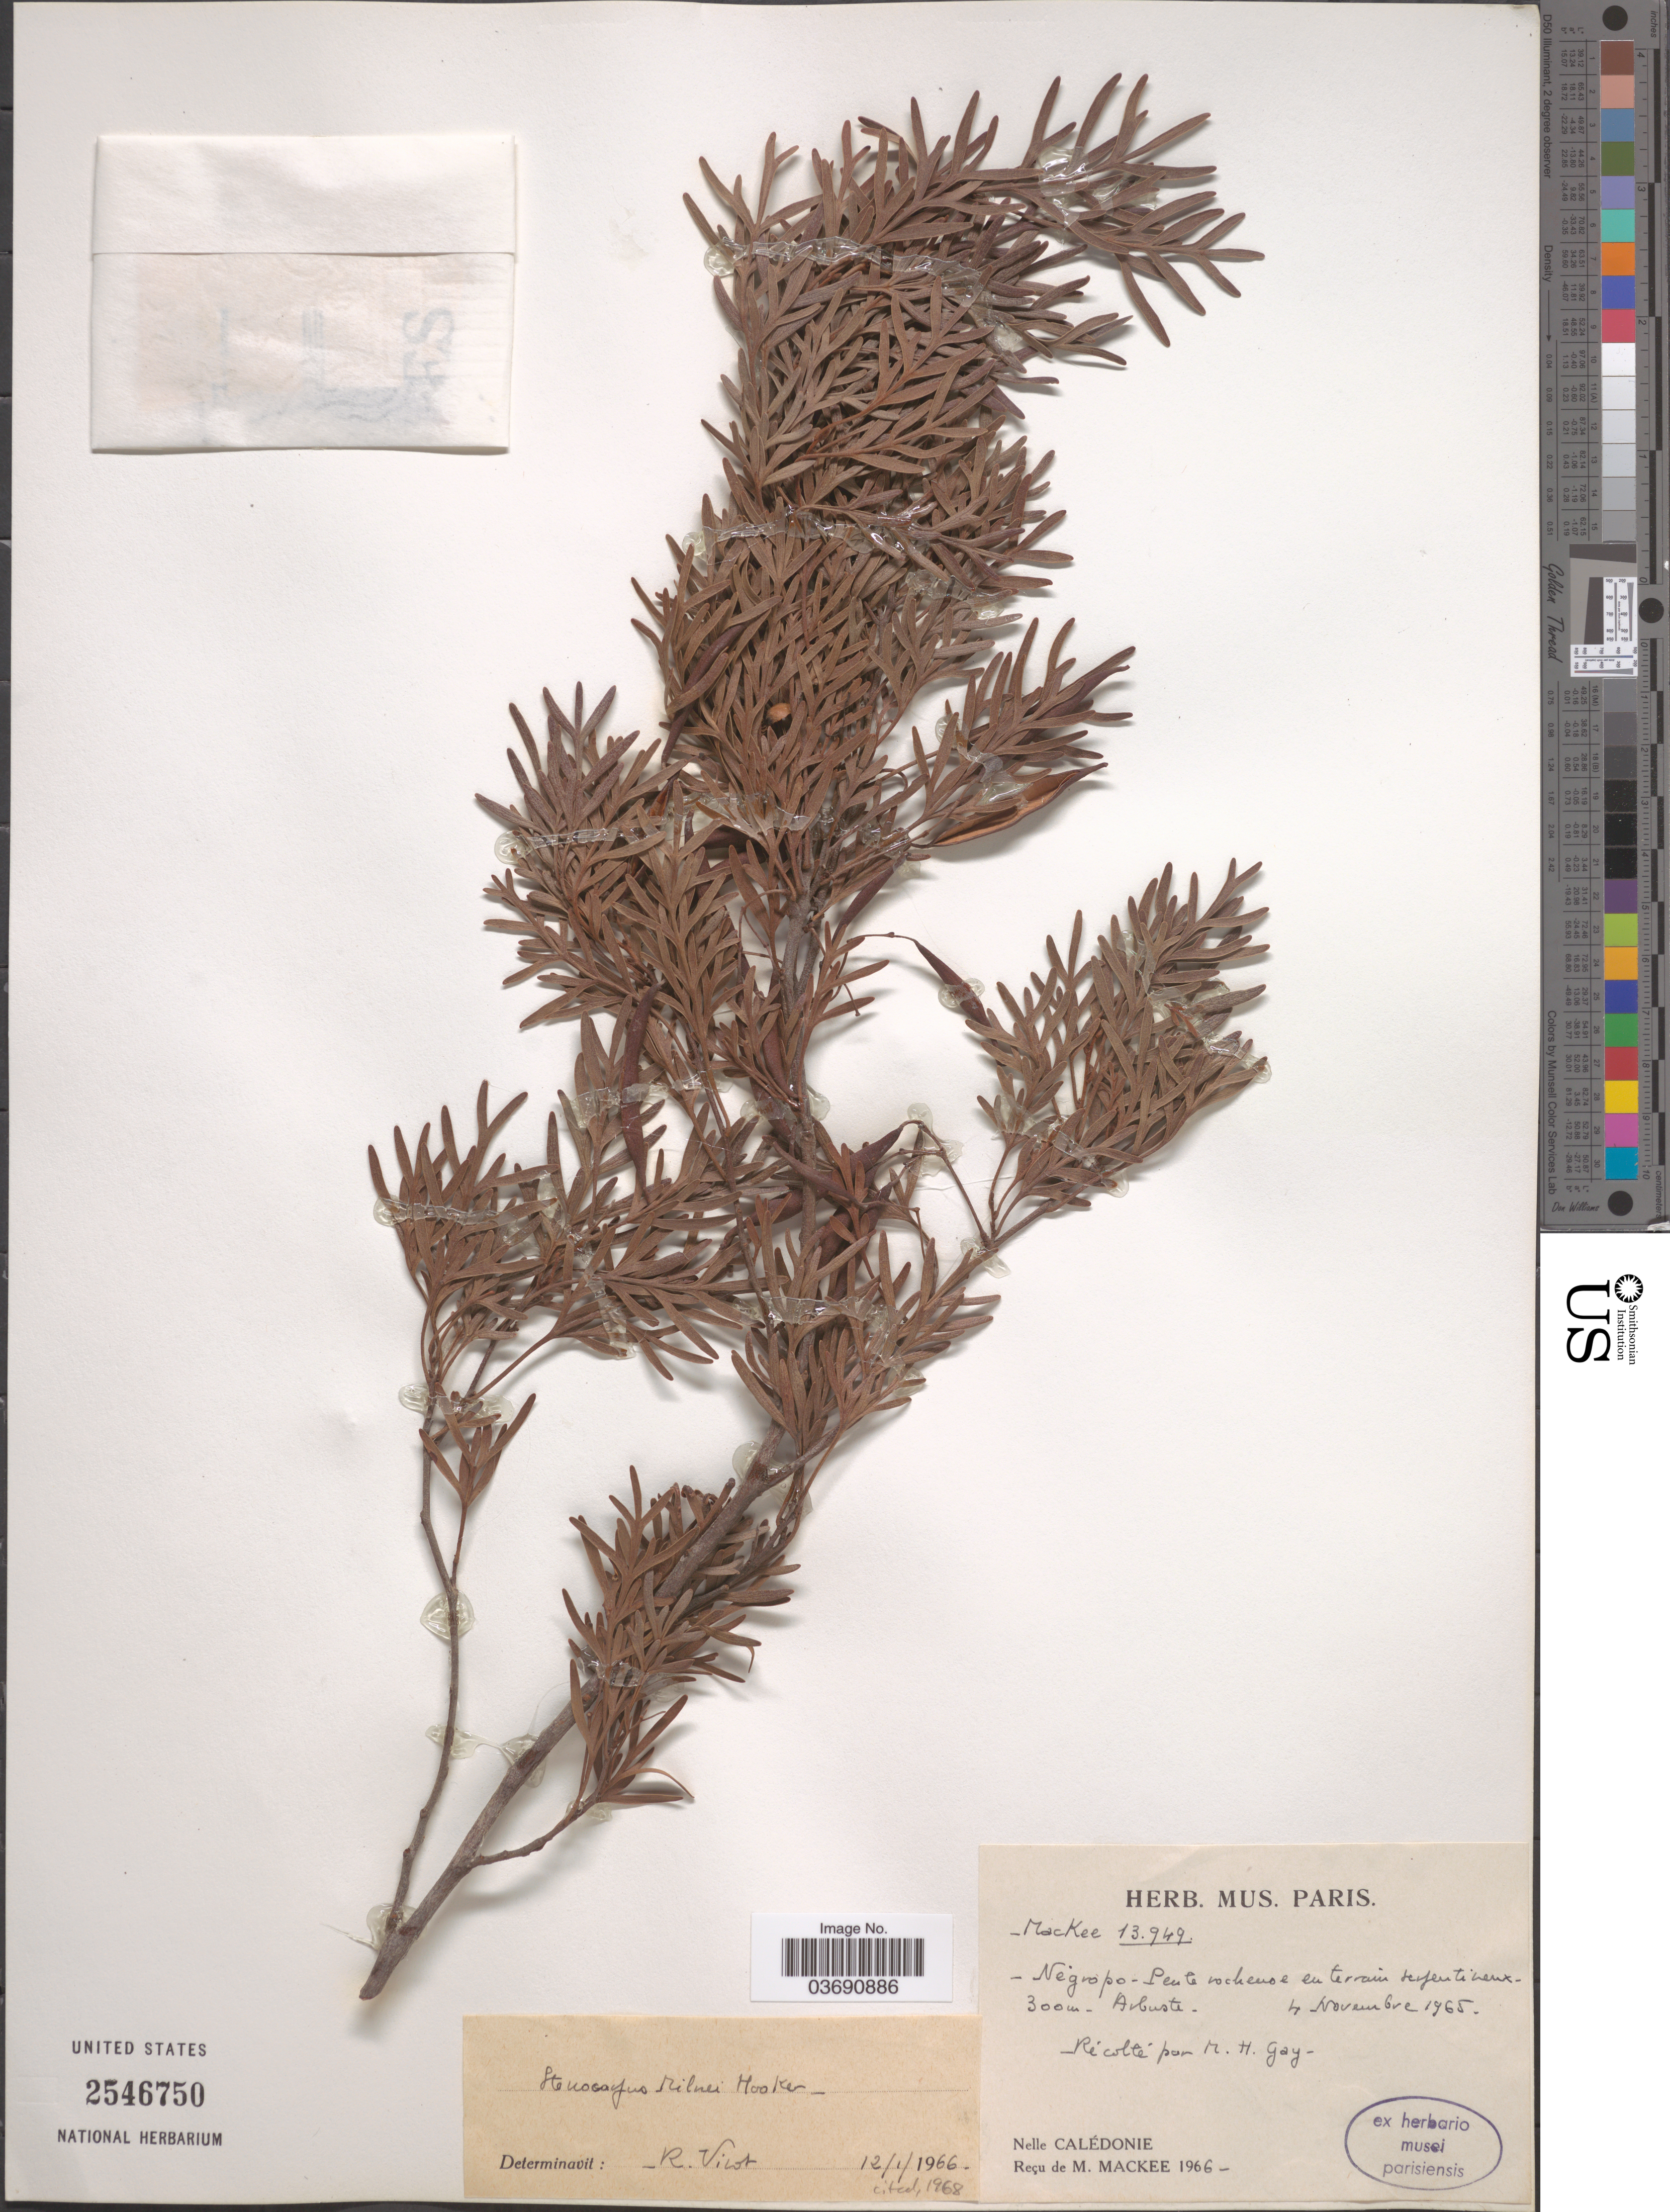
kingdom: Plantae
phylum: Tracheophyta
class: Magnoliopsida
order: Proteales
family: Proteaceae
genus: Stenocarpus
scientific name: Stenocarpus milnei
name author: Hook.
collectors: M. Gay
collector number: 13949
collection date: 1965-11-04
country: New Caledonia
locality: Negropo. Nelle Calédonie.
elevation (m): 300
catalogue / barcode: US 2546750